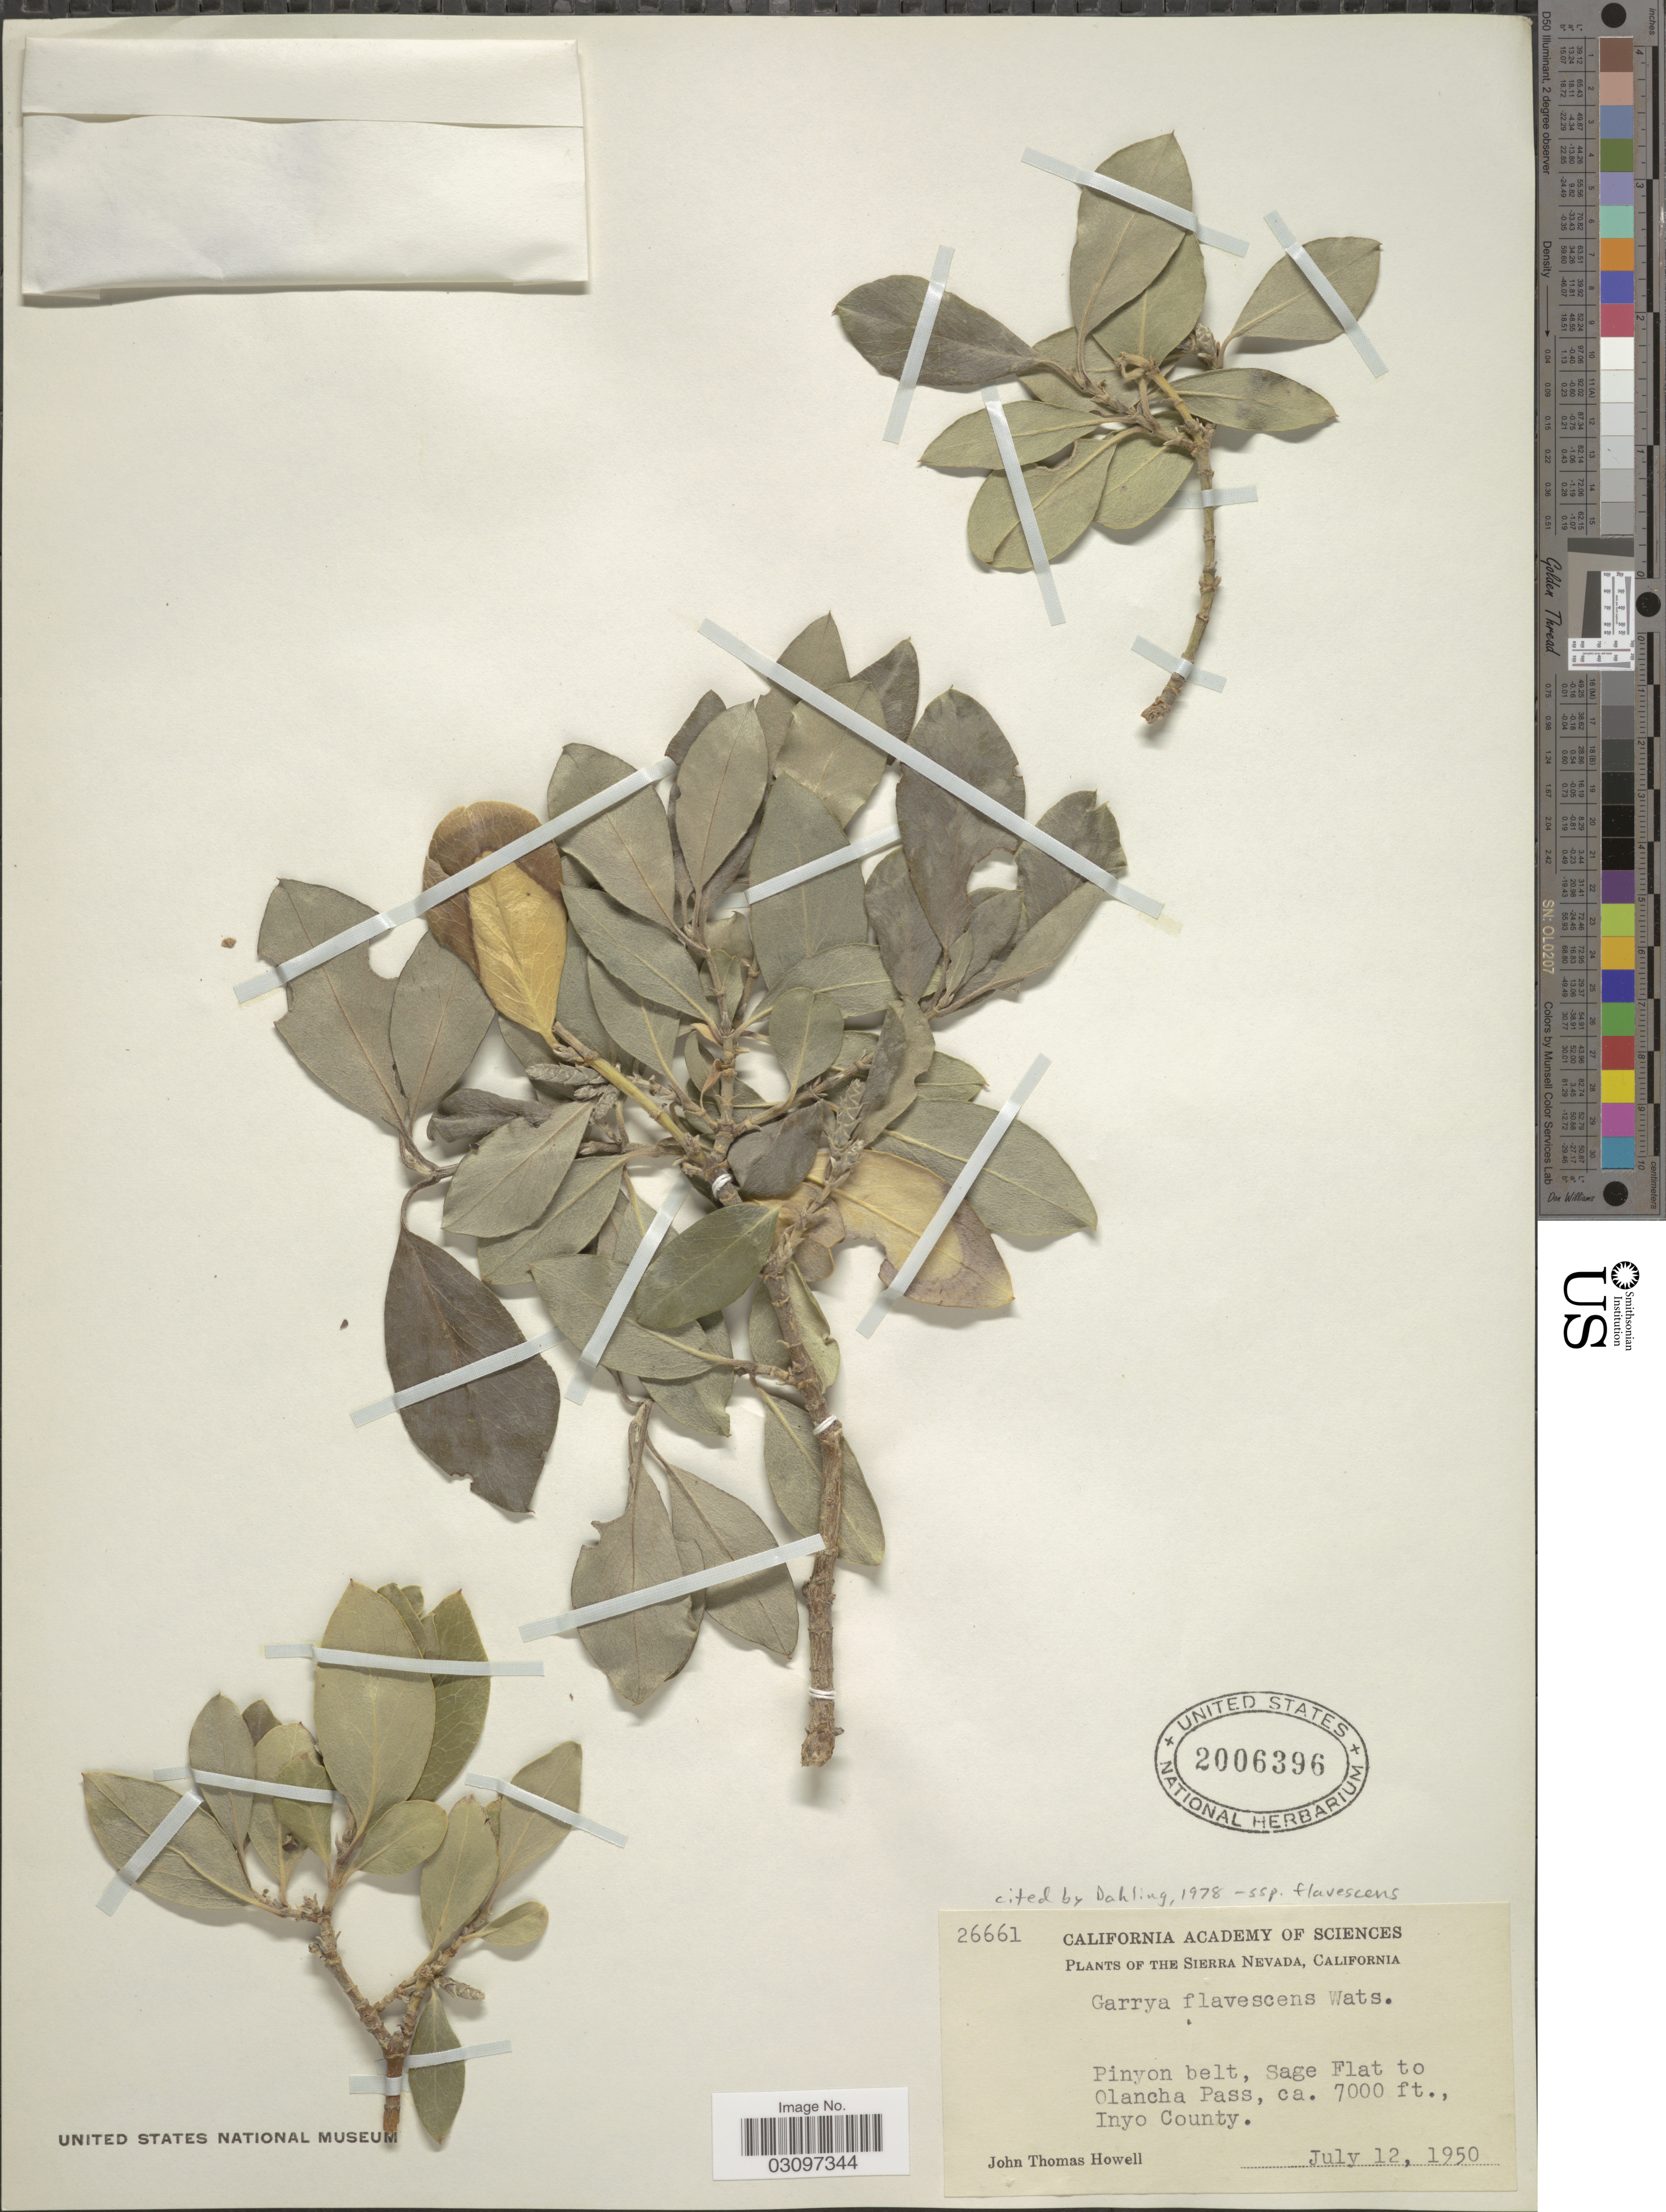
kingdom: Plantae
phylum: Tracheophyta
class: Magnoliopsida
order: Garryales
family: Garryaceae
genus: Garrya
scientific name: Garrya flavescens subsp. flavescens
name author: S. Watson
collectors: J. T. Howell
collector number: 26661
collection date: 1950-07-12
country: United States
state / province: California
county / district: Inyo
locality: The Sierra Neveda. Pinyon belt, Sage Flat to Olancha Pass, Inyo County.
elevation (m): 2134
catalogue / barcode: US 2006396